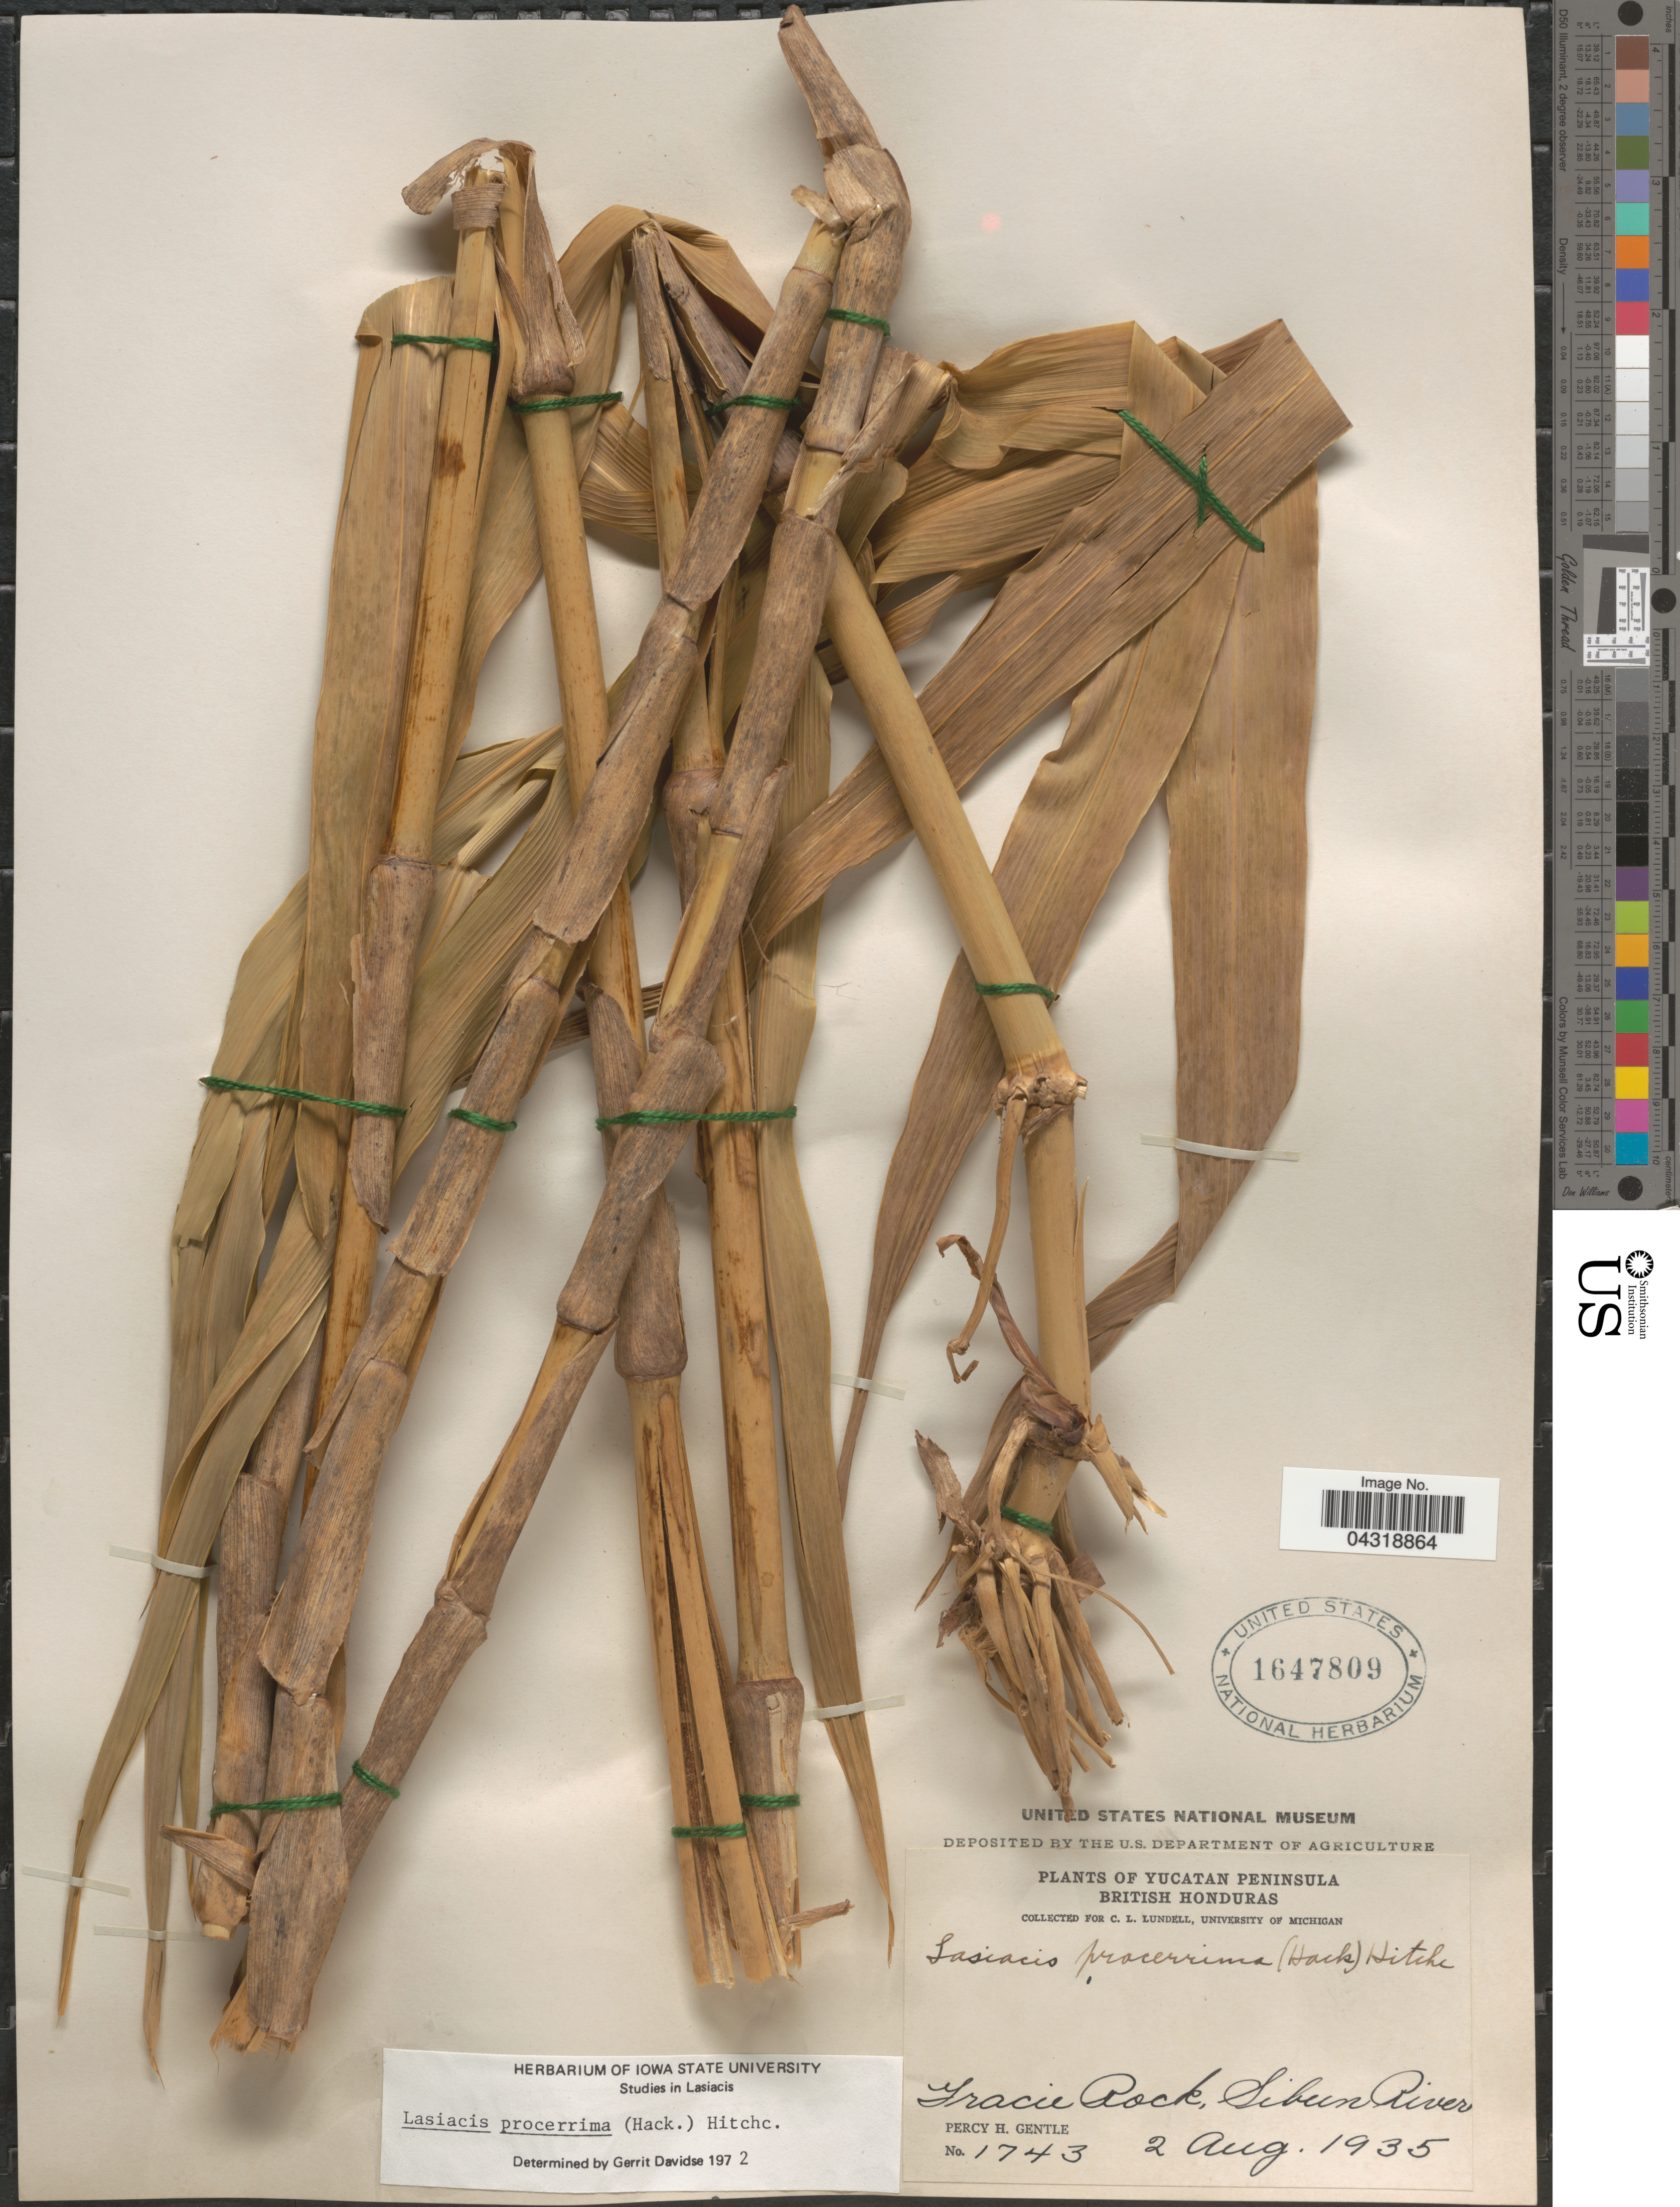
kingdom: Plantae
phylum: Tracheophyta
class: Liliopsida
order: Poales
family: Poaceae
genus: Lasiacis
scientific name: Lasiacis procerrima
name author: (Hack.) Hitchc.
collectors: P. H. Gentle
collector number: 1743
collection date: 1935-08-02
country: Belize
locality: Yucatan Peninsula. British Honduras. Gracie Rock, Sibun River.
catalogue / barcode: US 1647809